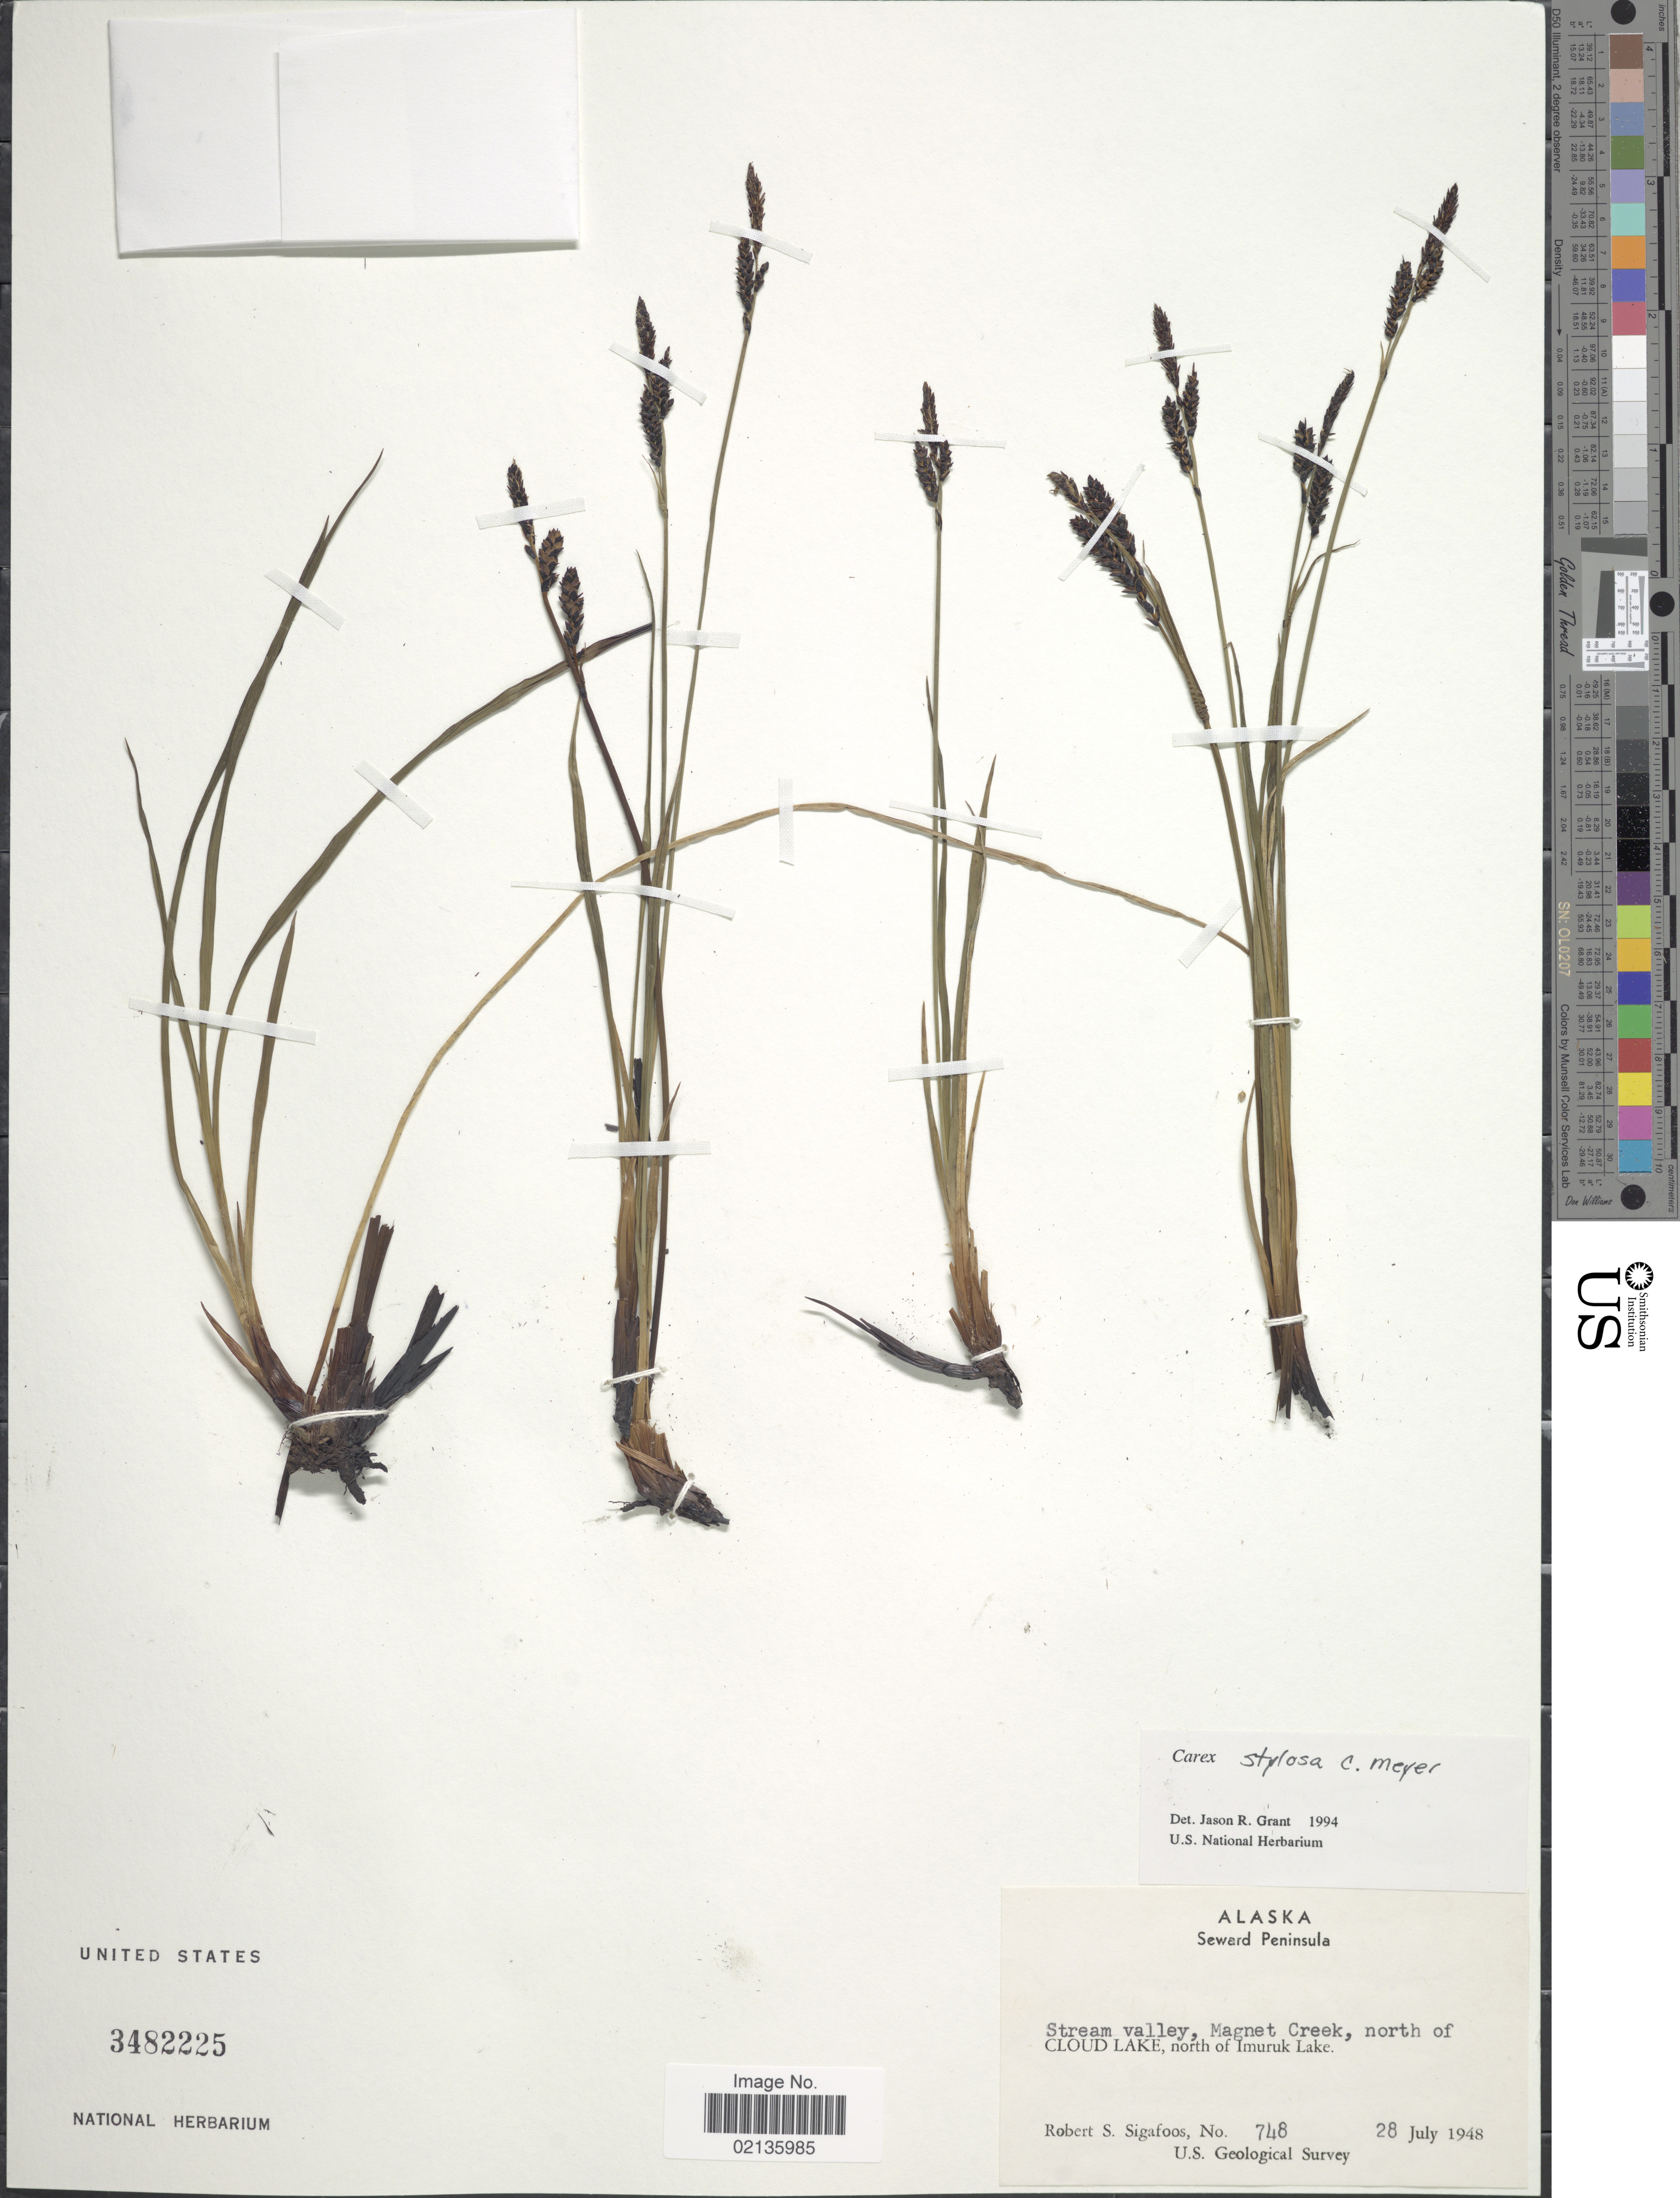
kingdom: Plantae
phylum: Tracheophyta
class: Liliopsida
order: Poales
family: Cyperaceae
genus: Carex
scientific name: Carex stylosa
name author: C.A. Mey.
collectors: R. Sigafoos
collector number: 748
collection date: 1948-07-28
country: United States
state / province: Alaska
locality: Seward Peninsula, Stream valley, Magnet Creek, north of Cloud Lake, north of Imuruk Lake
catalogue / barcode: US 3482225